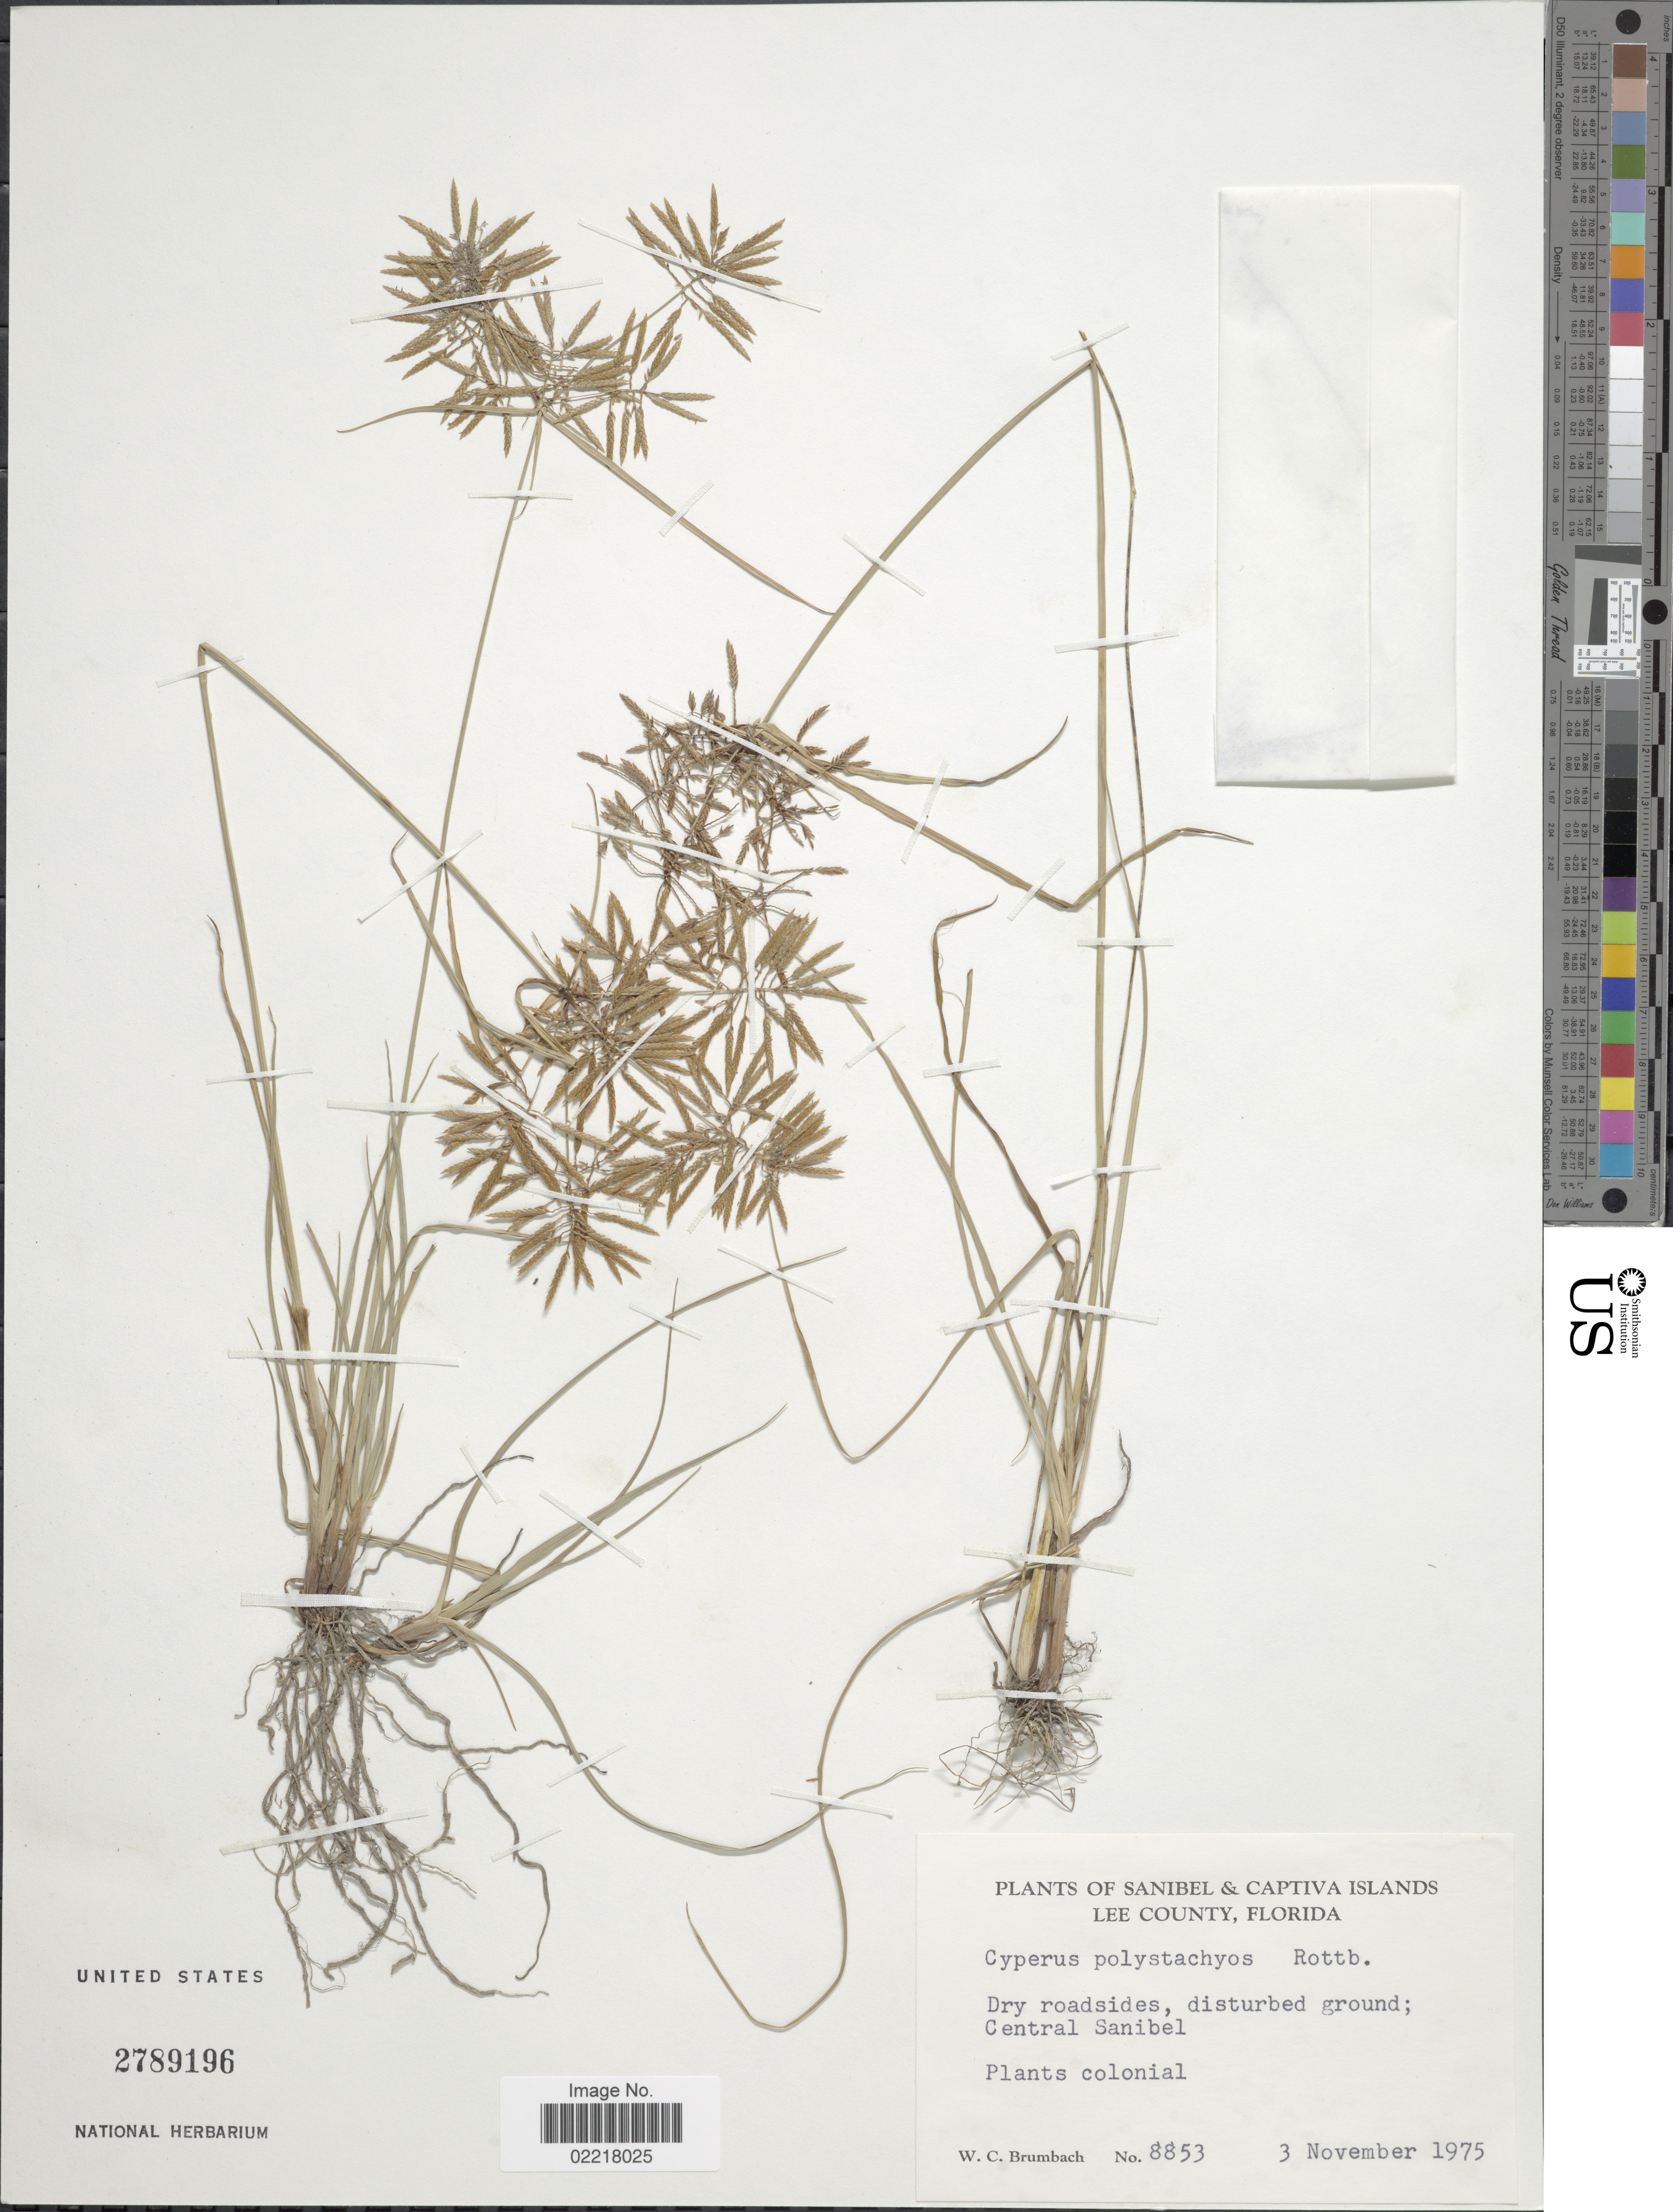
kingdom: Plantae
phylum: Tracheophyta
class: Liliopsida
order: Poales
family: Cyperaceae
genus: Cyperus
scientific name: Cyperus polystachyos var. texensis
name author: (Torr.) Fernald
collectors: W. C. Brumbach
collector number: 8853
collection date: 1975-11-03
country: United States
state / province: Florida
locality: Sanibel & Captiva Islands. Lee County. Dry roadsides, disturbed ground; Central Sanibel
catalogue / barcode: US 2789196